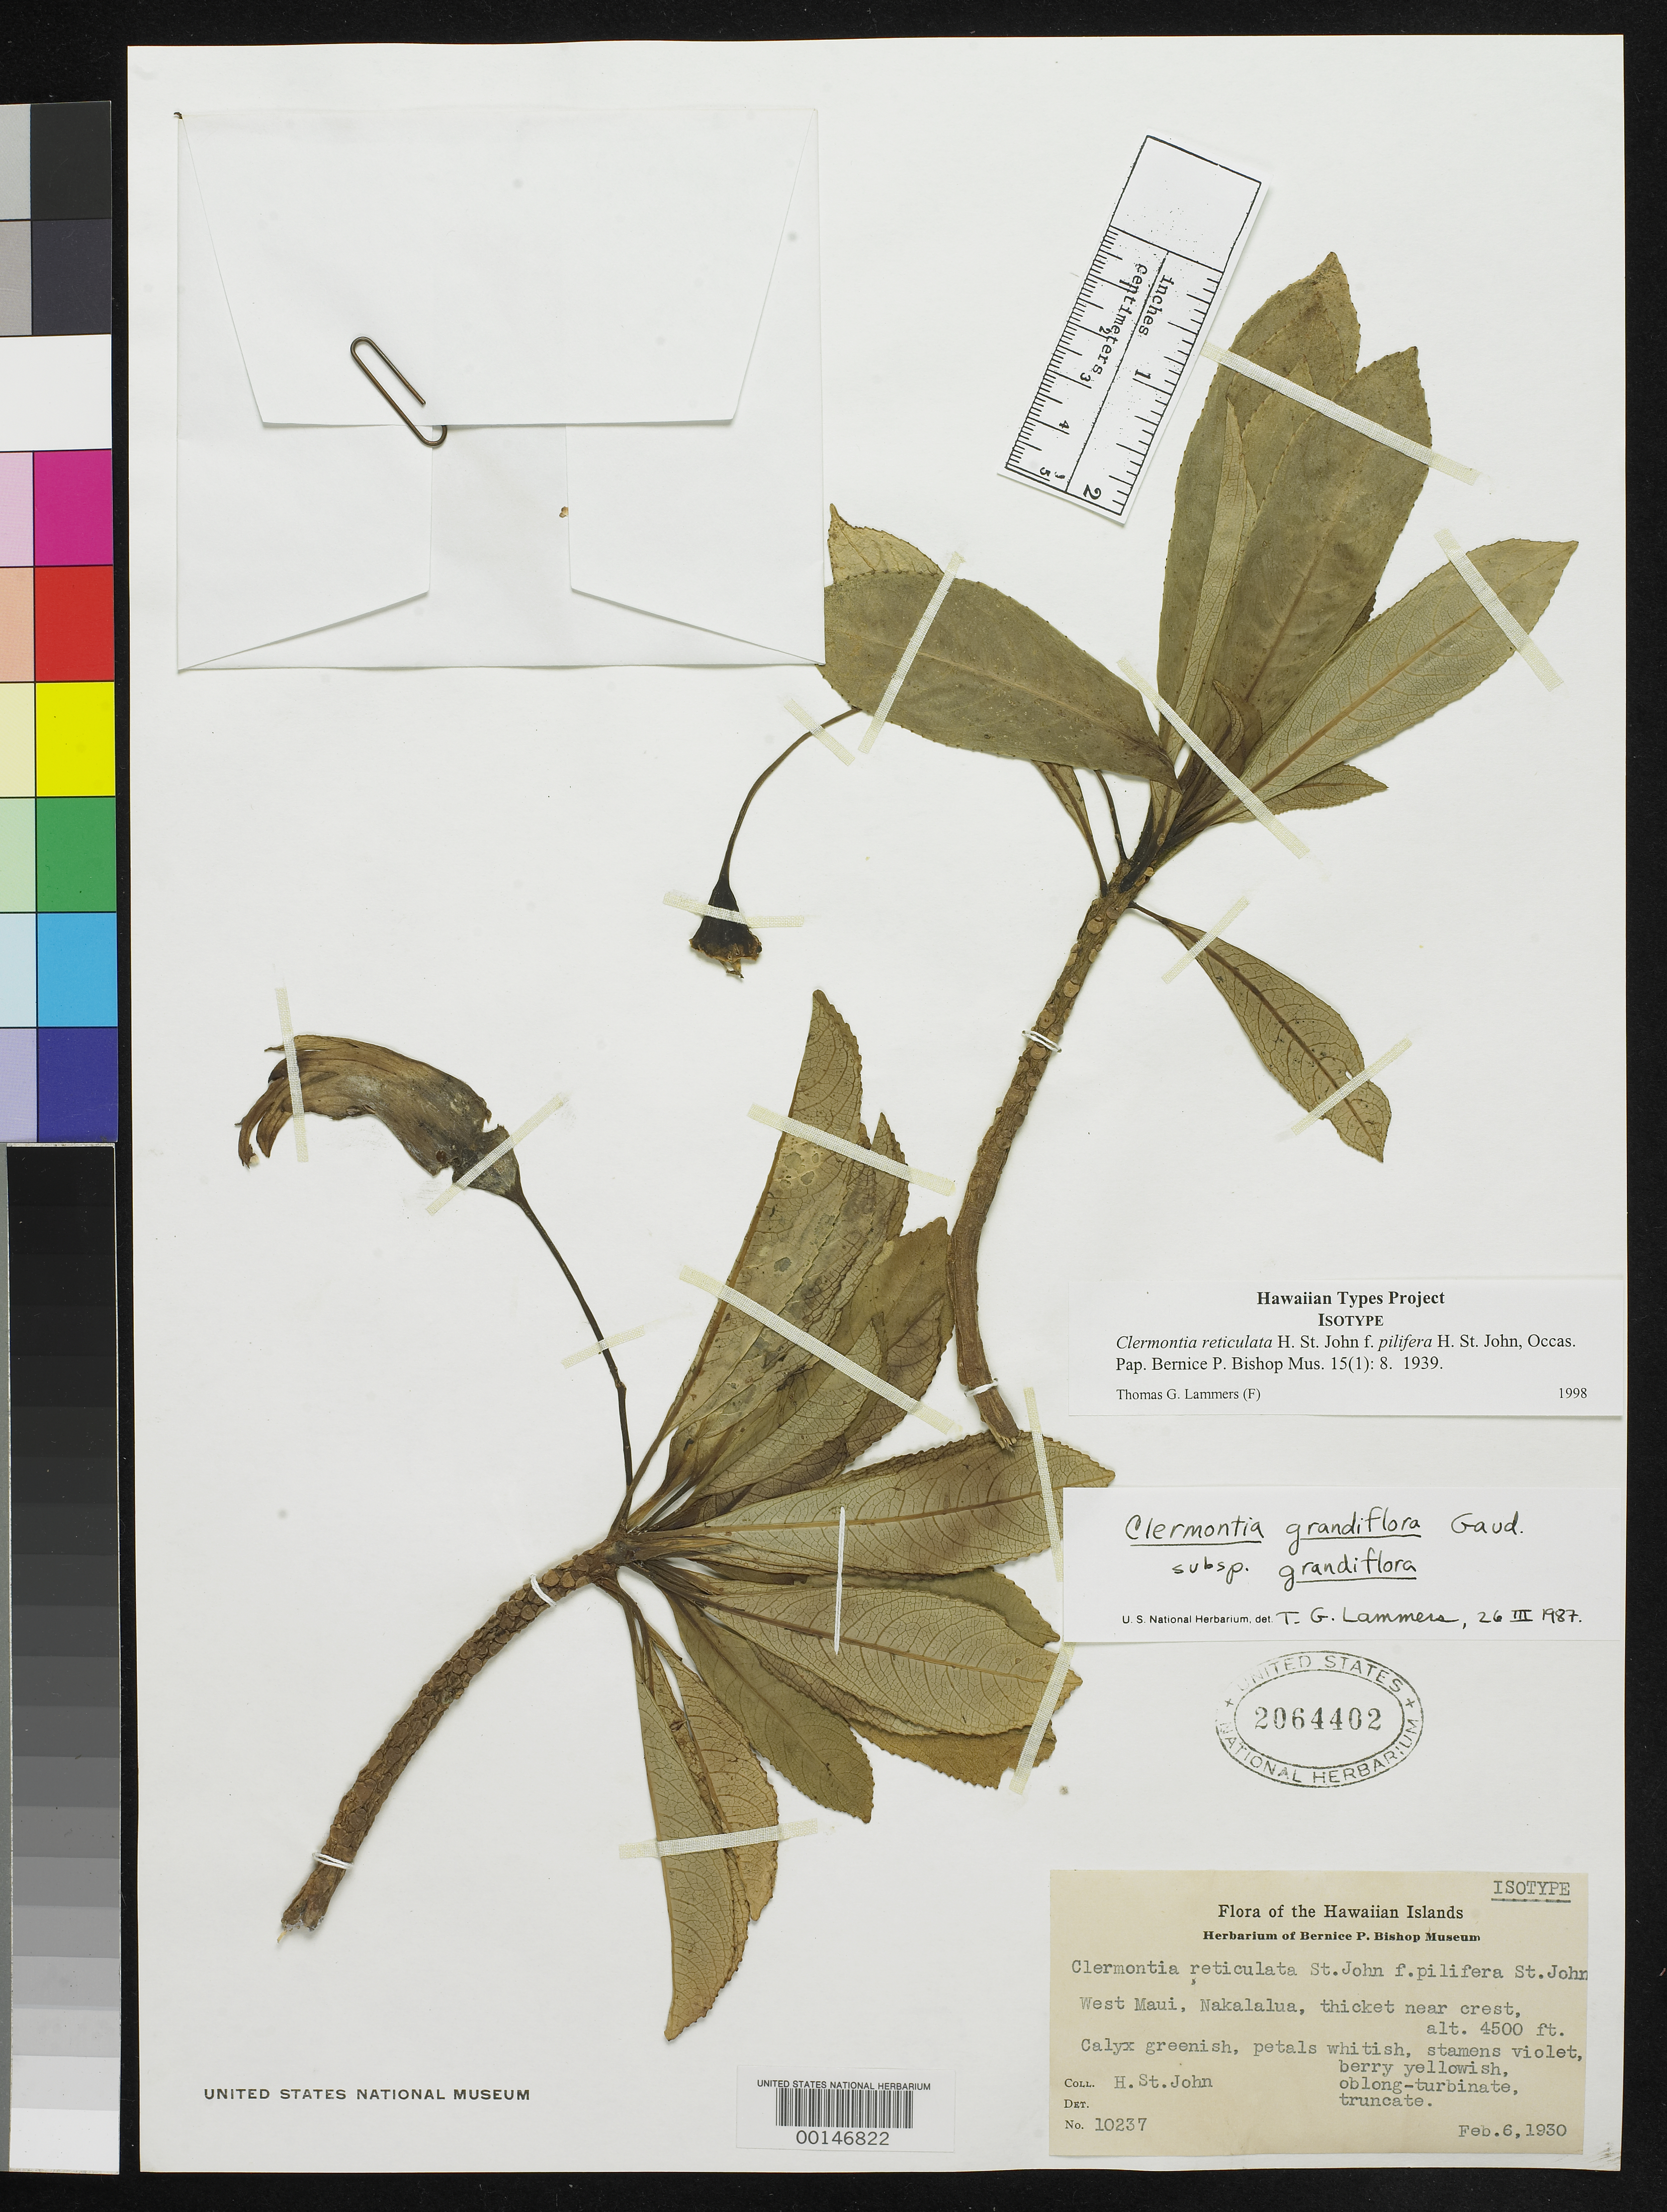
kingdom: Plantae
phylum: Tracheophyta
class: Magnoliopsida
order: Asterales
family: Campanulaceae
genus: Clermontia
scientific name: Clermontia reticulata f. pilifera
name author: H. St. John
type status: Isotype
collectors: H. St. John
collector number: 10237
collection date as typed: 06 Feb 1930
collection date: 1930-02-06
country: United States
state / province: Hawaii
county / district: Maui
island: Maui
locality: Nakalalua.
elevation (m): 1372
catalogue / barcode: US 2064402